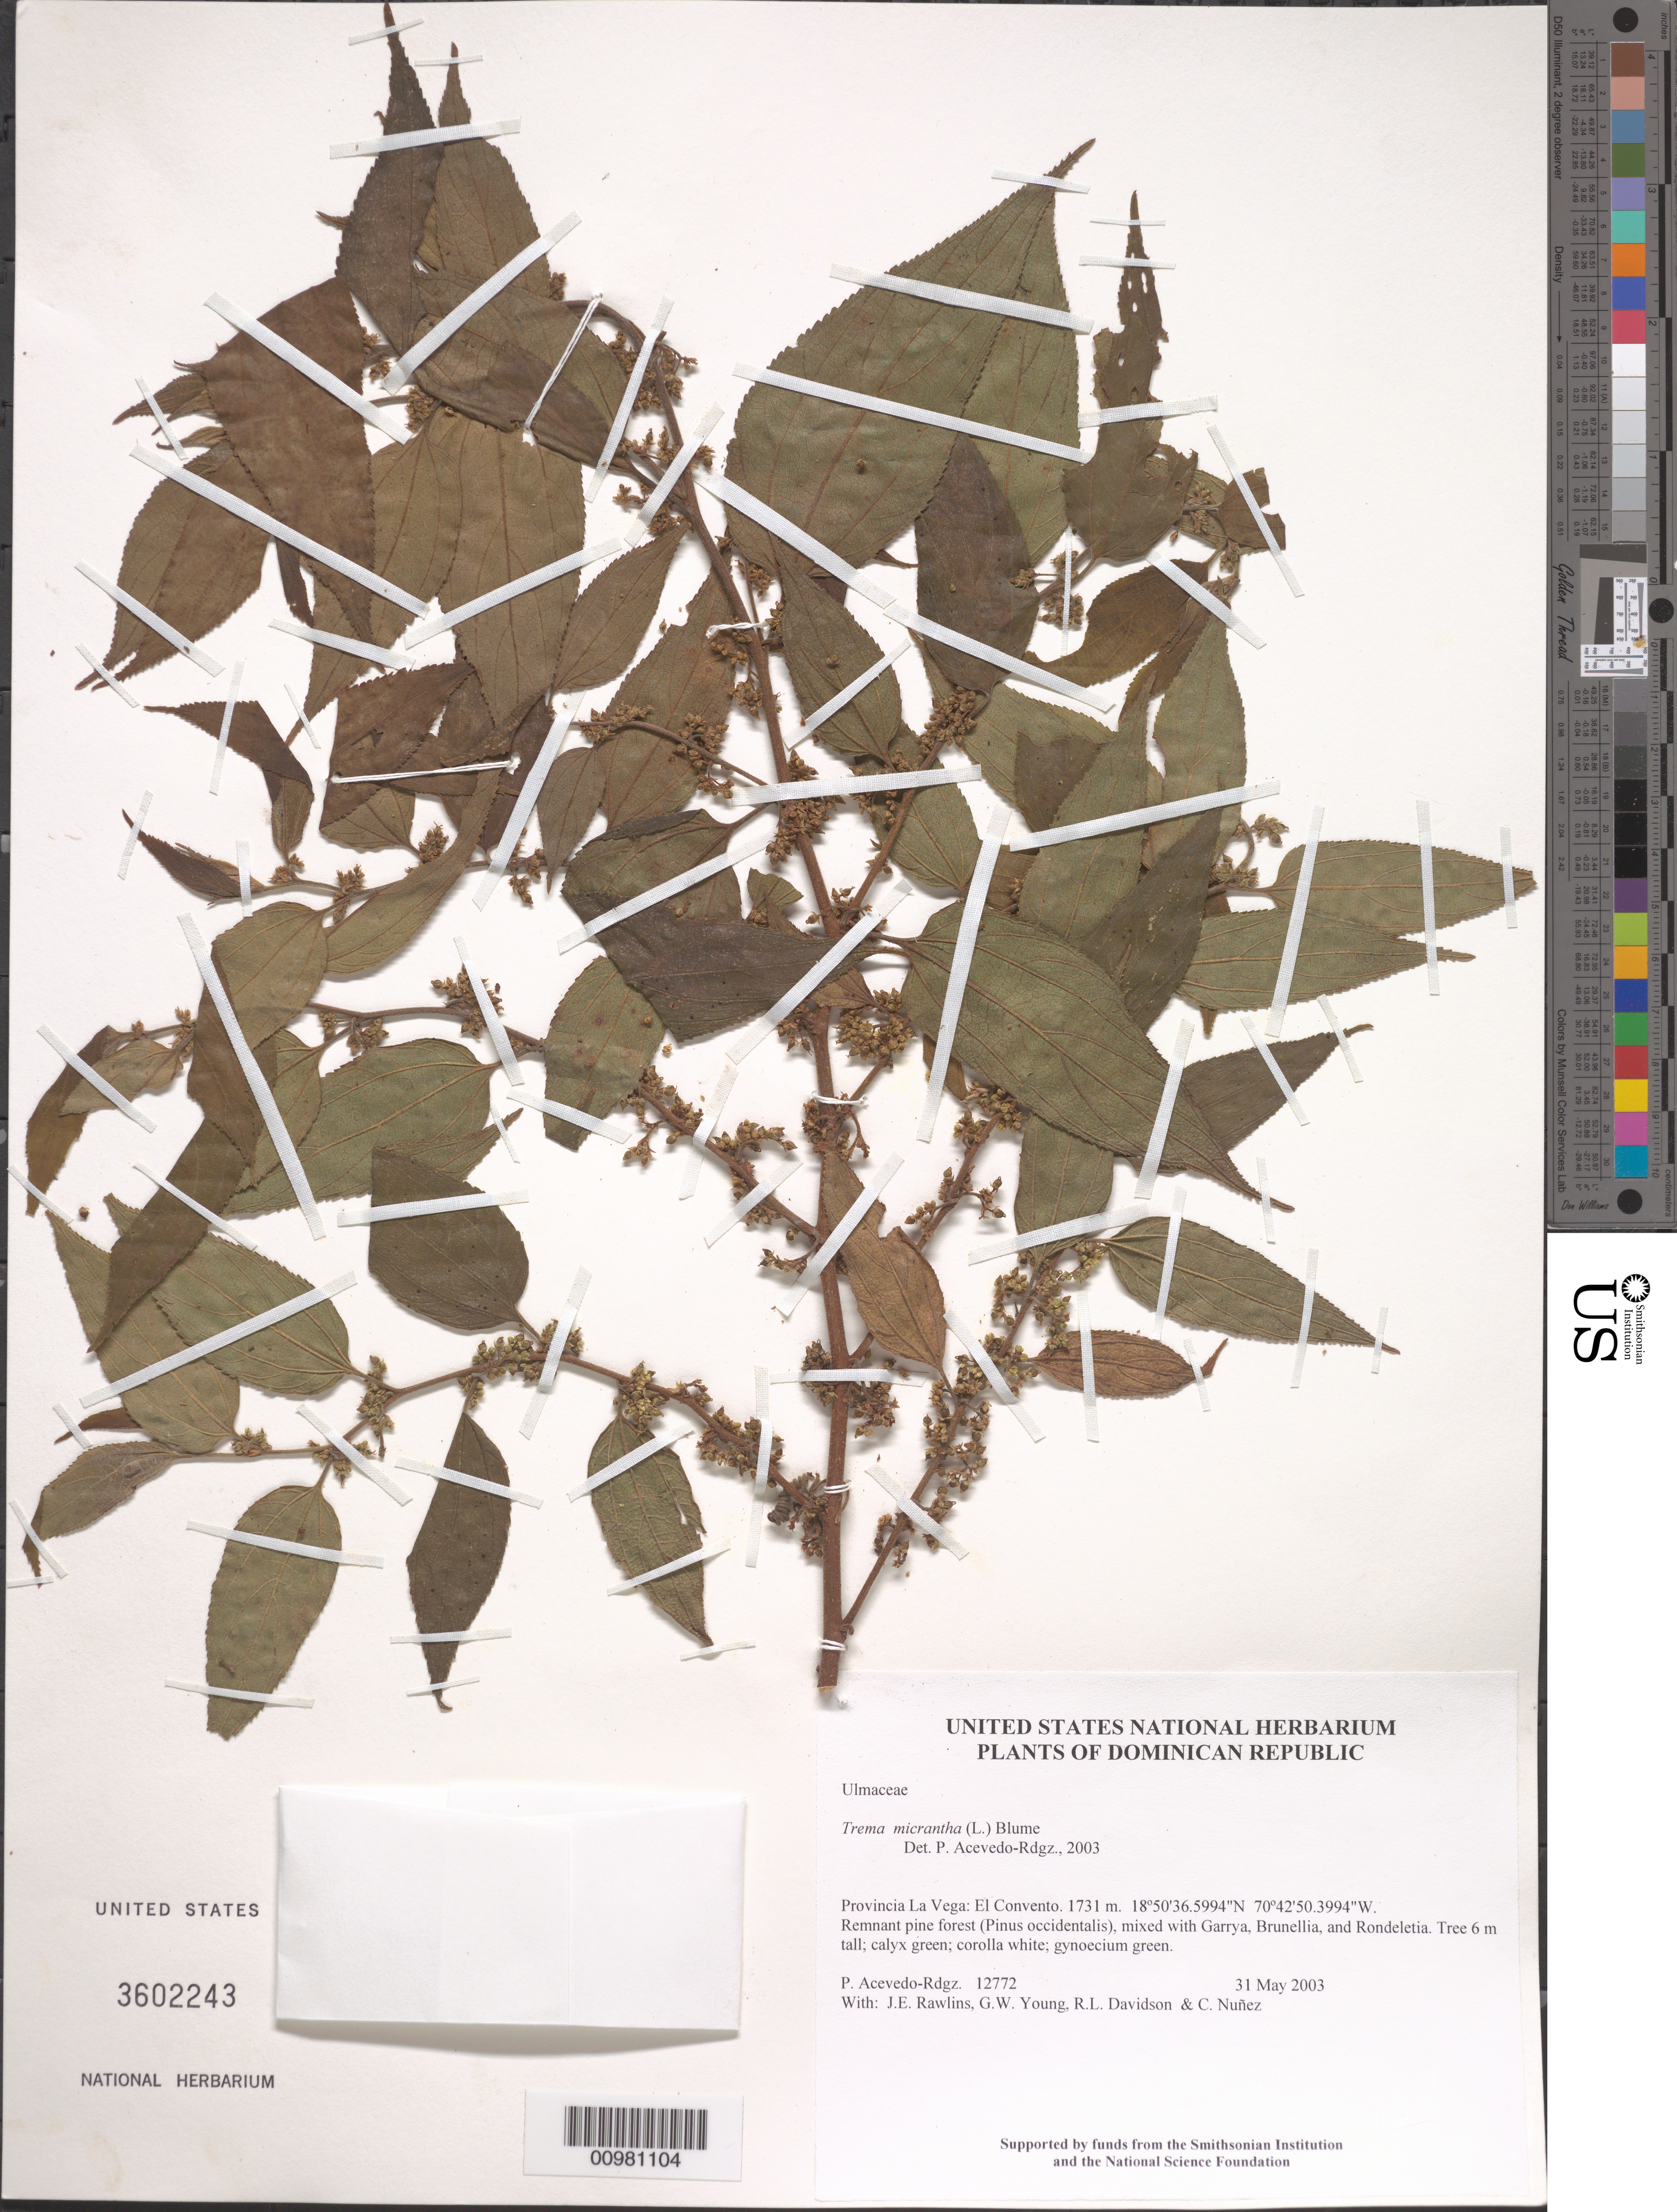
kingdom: Plantae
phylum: Tracheophyta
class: Magnoliopsida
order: Rosales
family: Cannabaceae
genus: Trema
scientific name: Trema micranthum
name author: (L.) Blume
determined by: Acevedo-Rodríguez, P., (BOT), Smithsonian Institution - National Museum of Natural History (UNITED STATES)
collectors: P. Acevedo-Rodr., J. Rawlins, G. Young, R. Davidson & C. Nunez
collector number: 12772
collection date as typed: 31 May 2003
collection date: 2003-05-31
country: Dominican Republic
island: Hispaniola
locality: Provincia La Vega: El Convento.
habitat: Remnant pine forest (Pinus occidentalis), mixed with Garrya, Brunellia, and Rondeletia.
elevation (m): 1731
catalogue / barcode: US 3602243